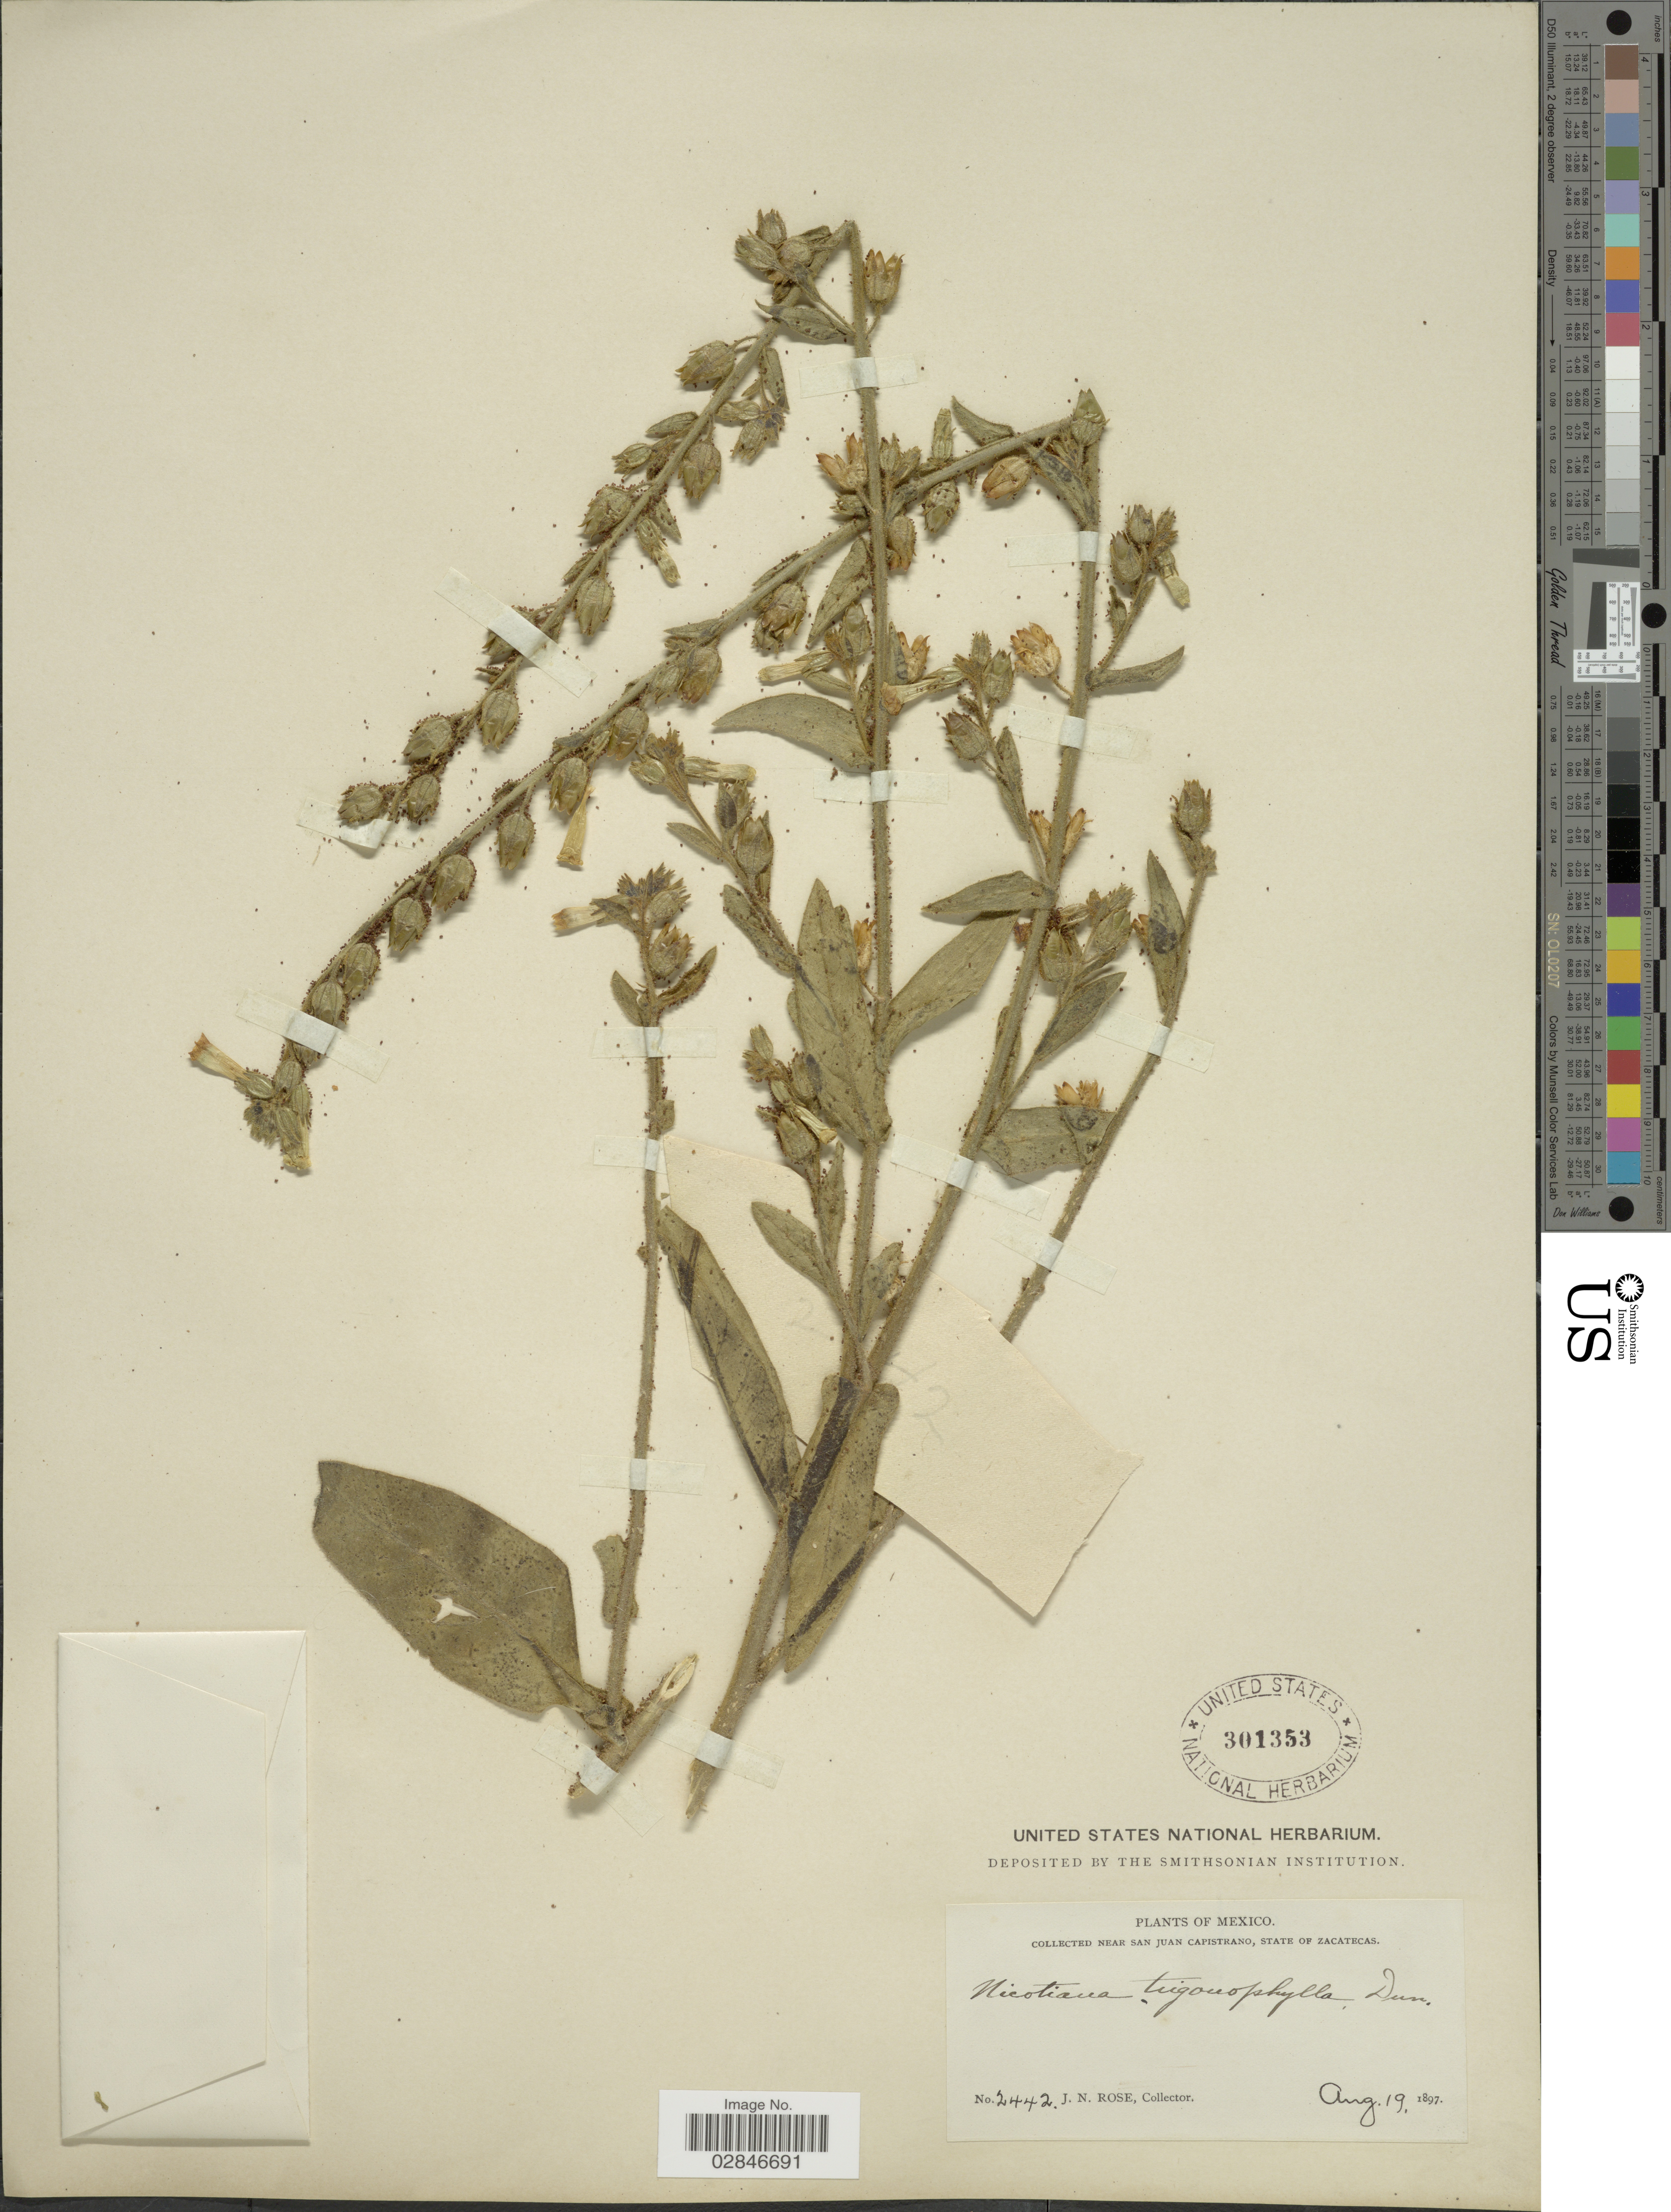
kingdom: Plantae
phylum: Tracheophyta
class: Magnoliopsida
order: Solanales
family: Solanaceae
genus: Nicotiana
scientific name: Nicotiana trigonophylla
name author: Dunal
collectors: J. N. Rose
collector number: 2442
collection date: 1897-08-19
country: Mexico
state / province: Zacatecas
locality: Near San Juan Capistrano.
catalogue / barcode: US 301353